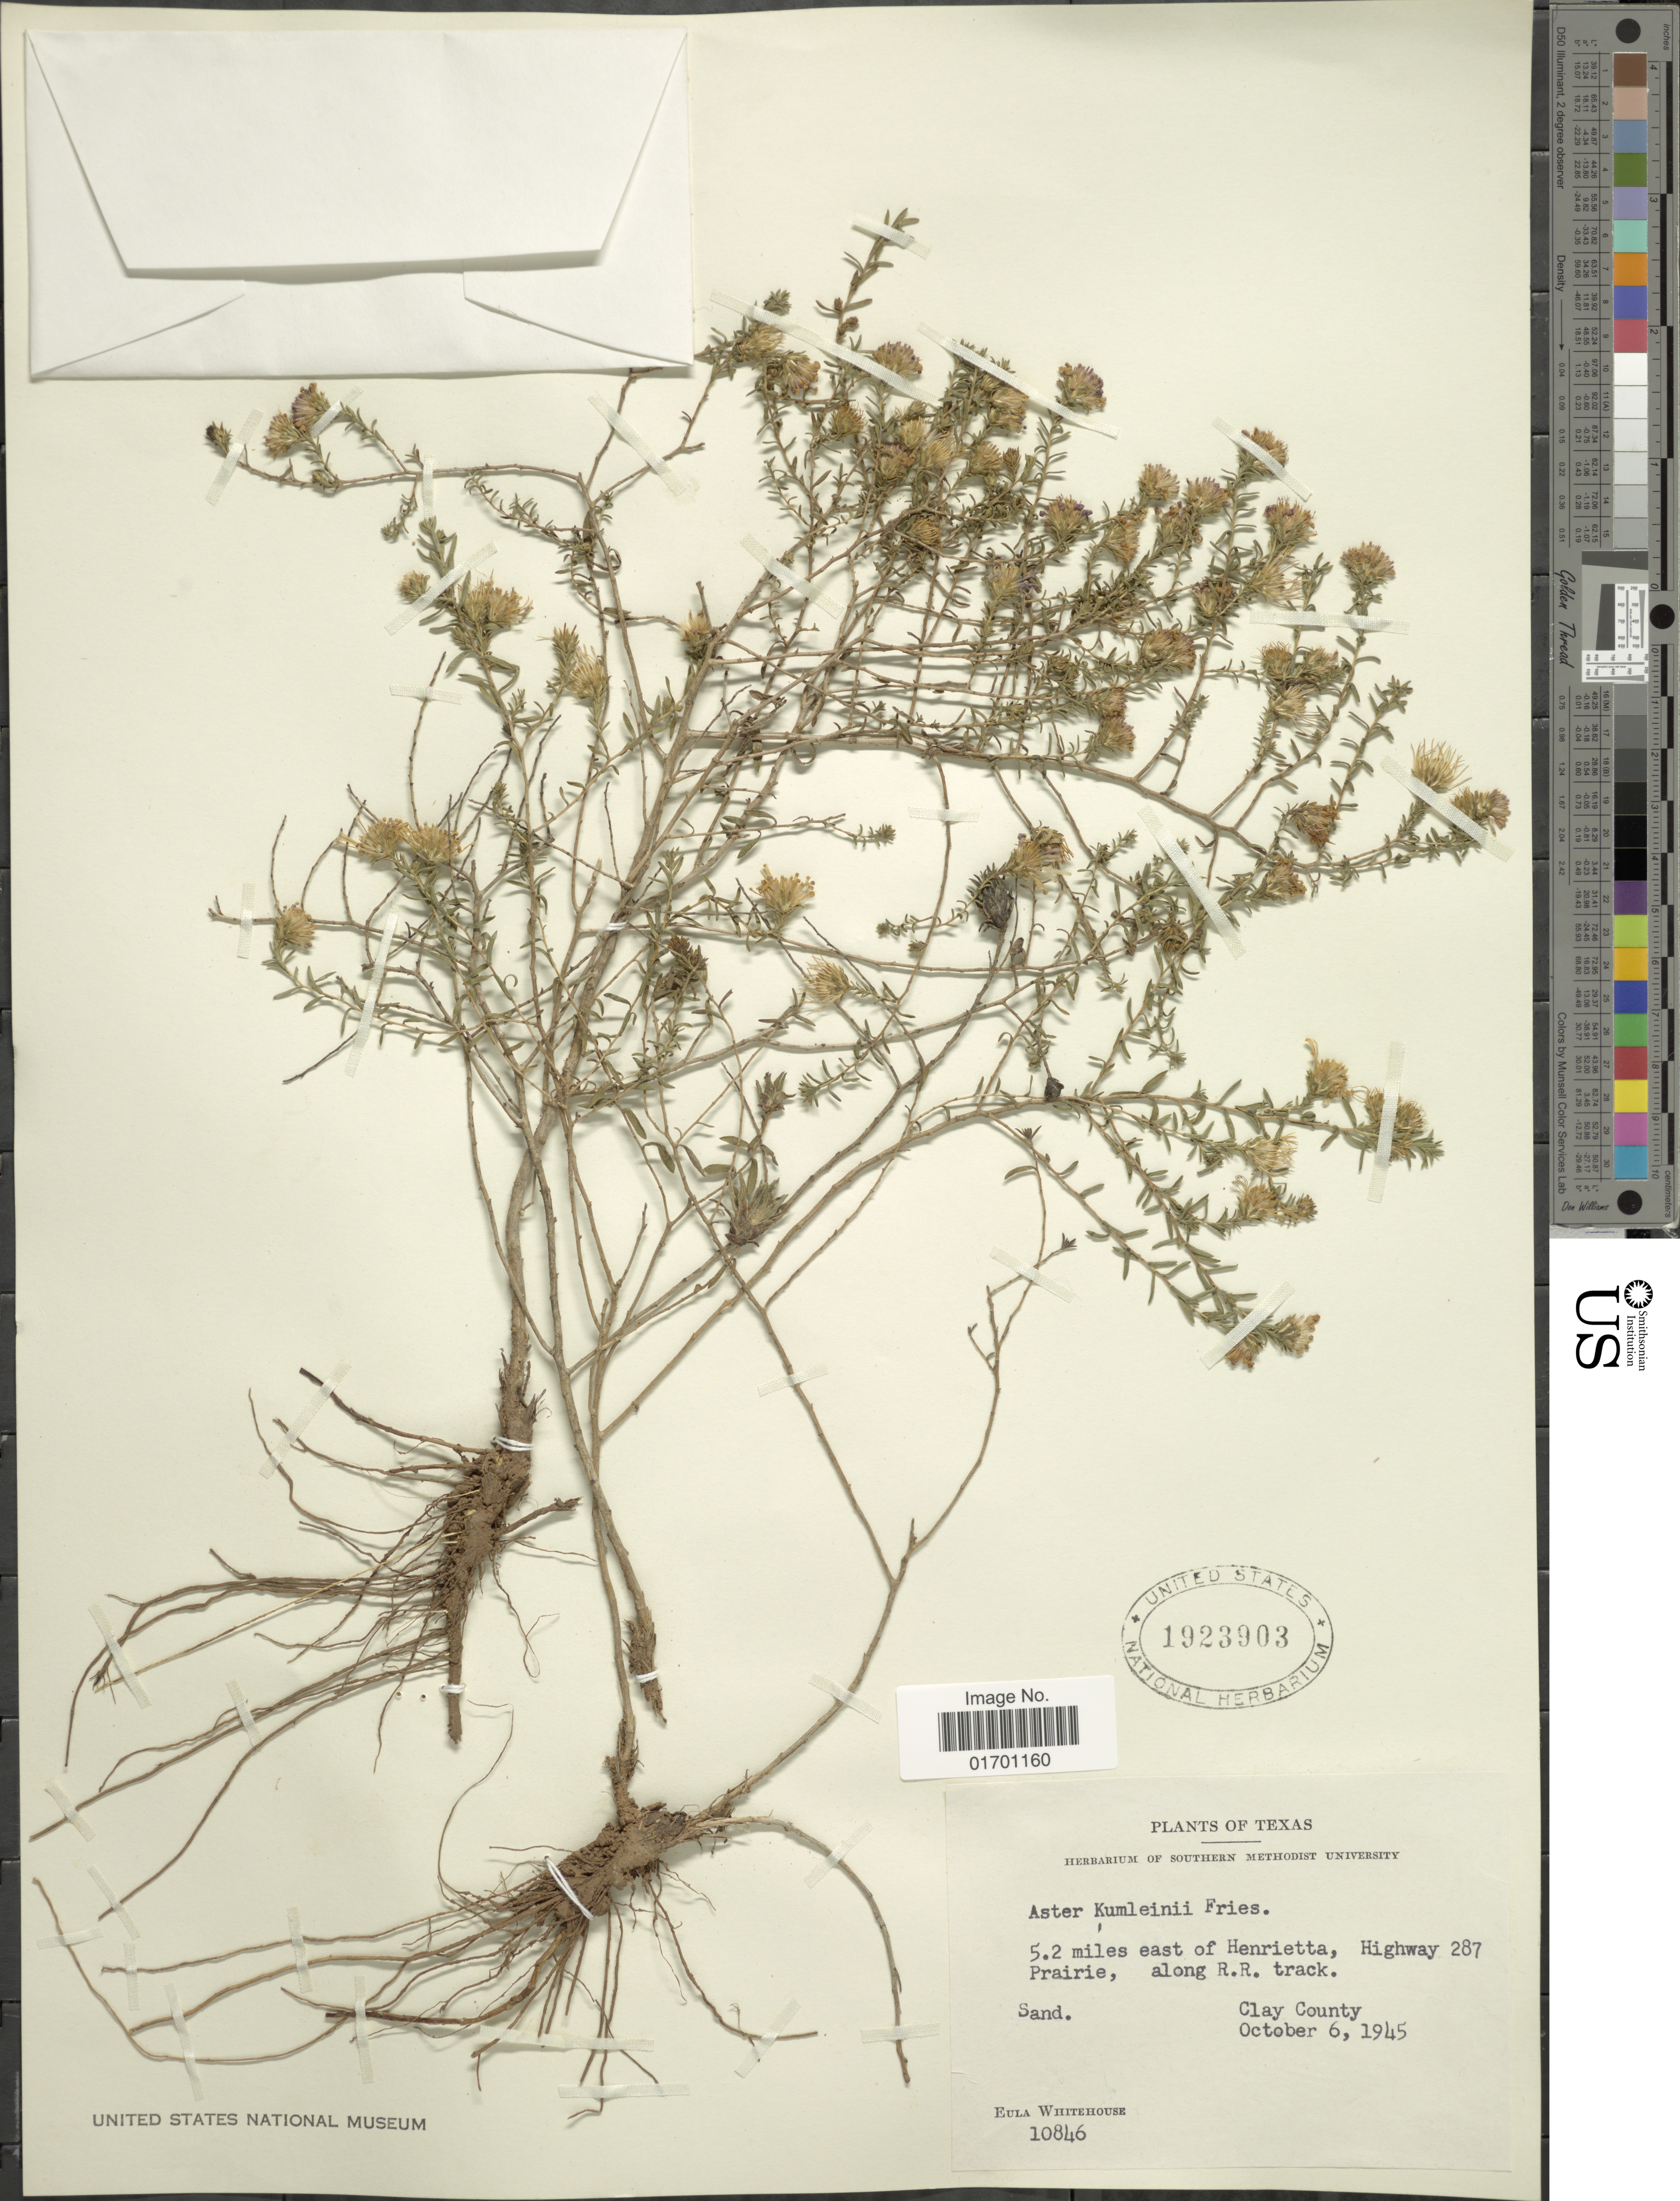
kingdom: Plantae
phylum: Tracheophyta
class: Magnoliopsida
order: Asterales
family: Asteraceae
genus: Symphyotrichum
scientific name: Symphyotrichum oblongifolium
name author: (Nutt.) G.L. Nesom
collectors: E. Whitehouse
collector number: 10846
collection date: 1945-10-06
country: United States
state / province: Texas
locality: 5.2 miles east of Henrietta, highway 287 Prairie, along R.R. track.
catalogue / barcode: US 1923903